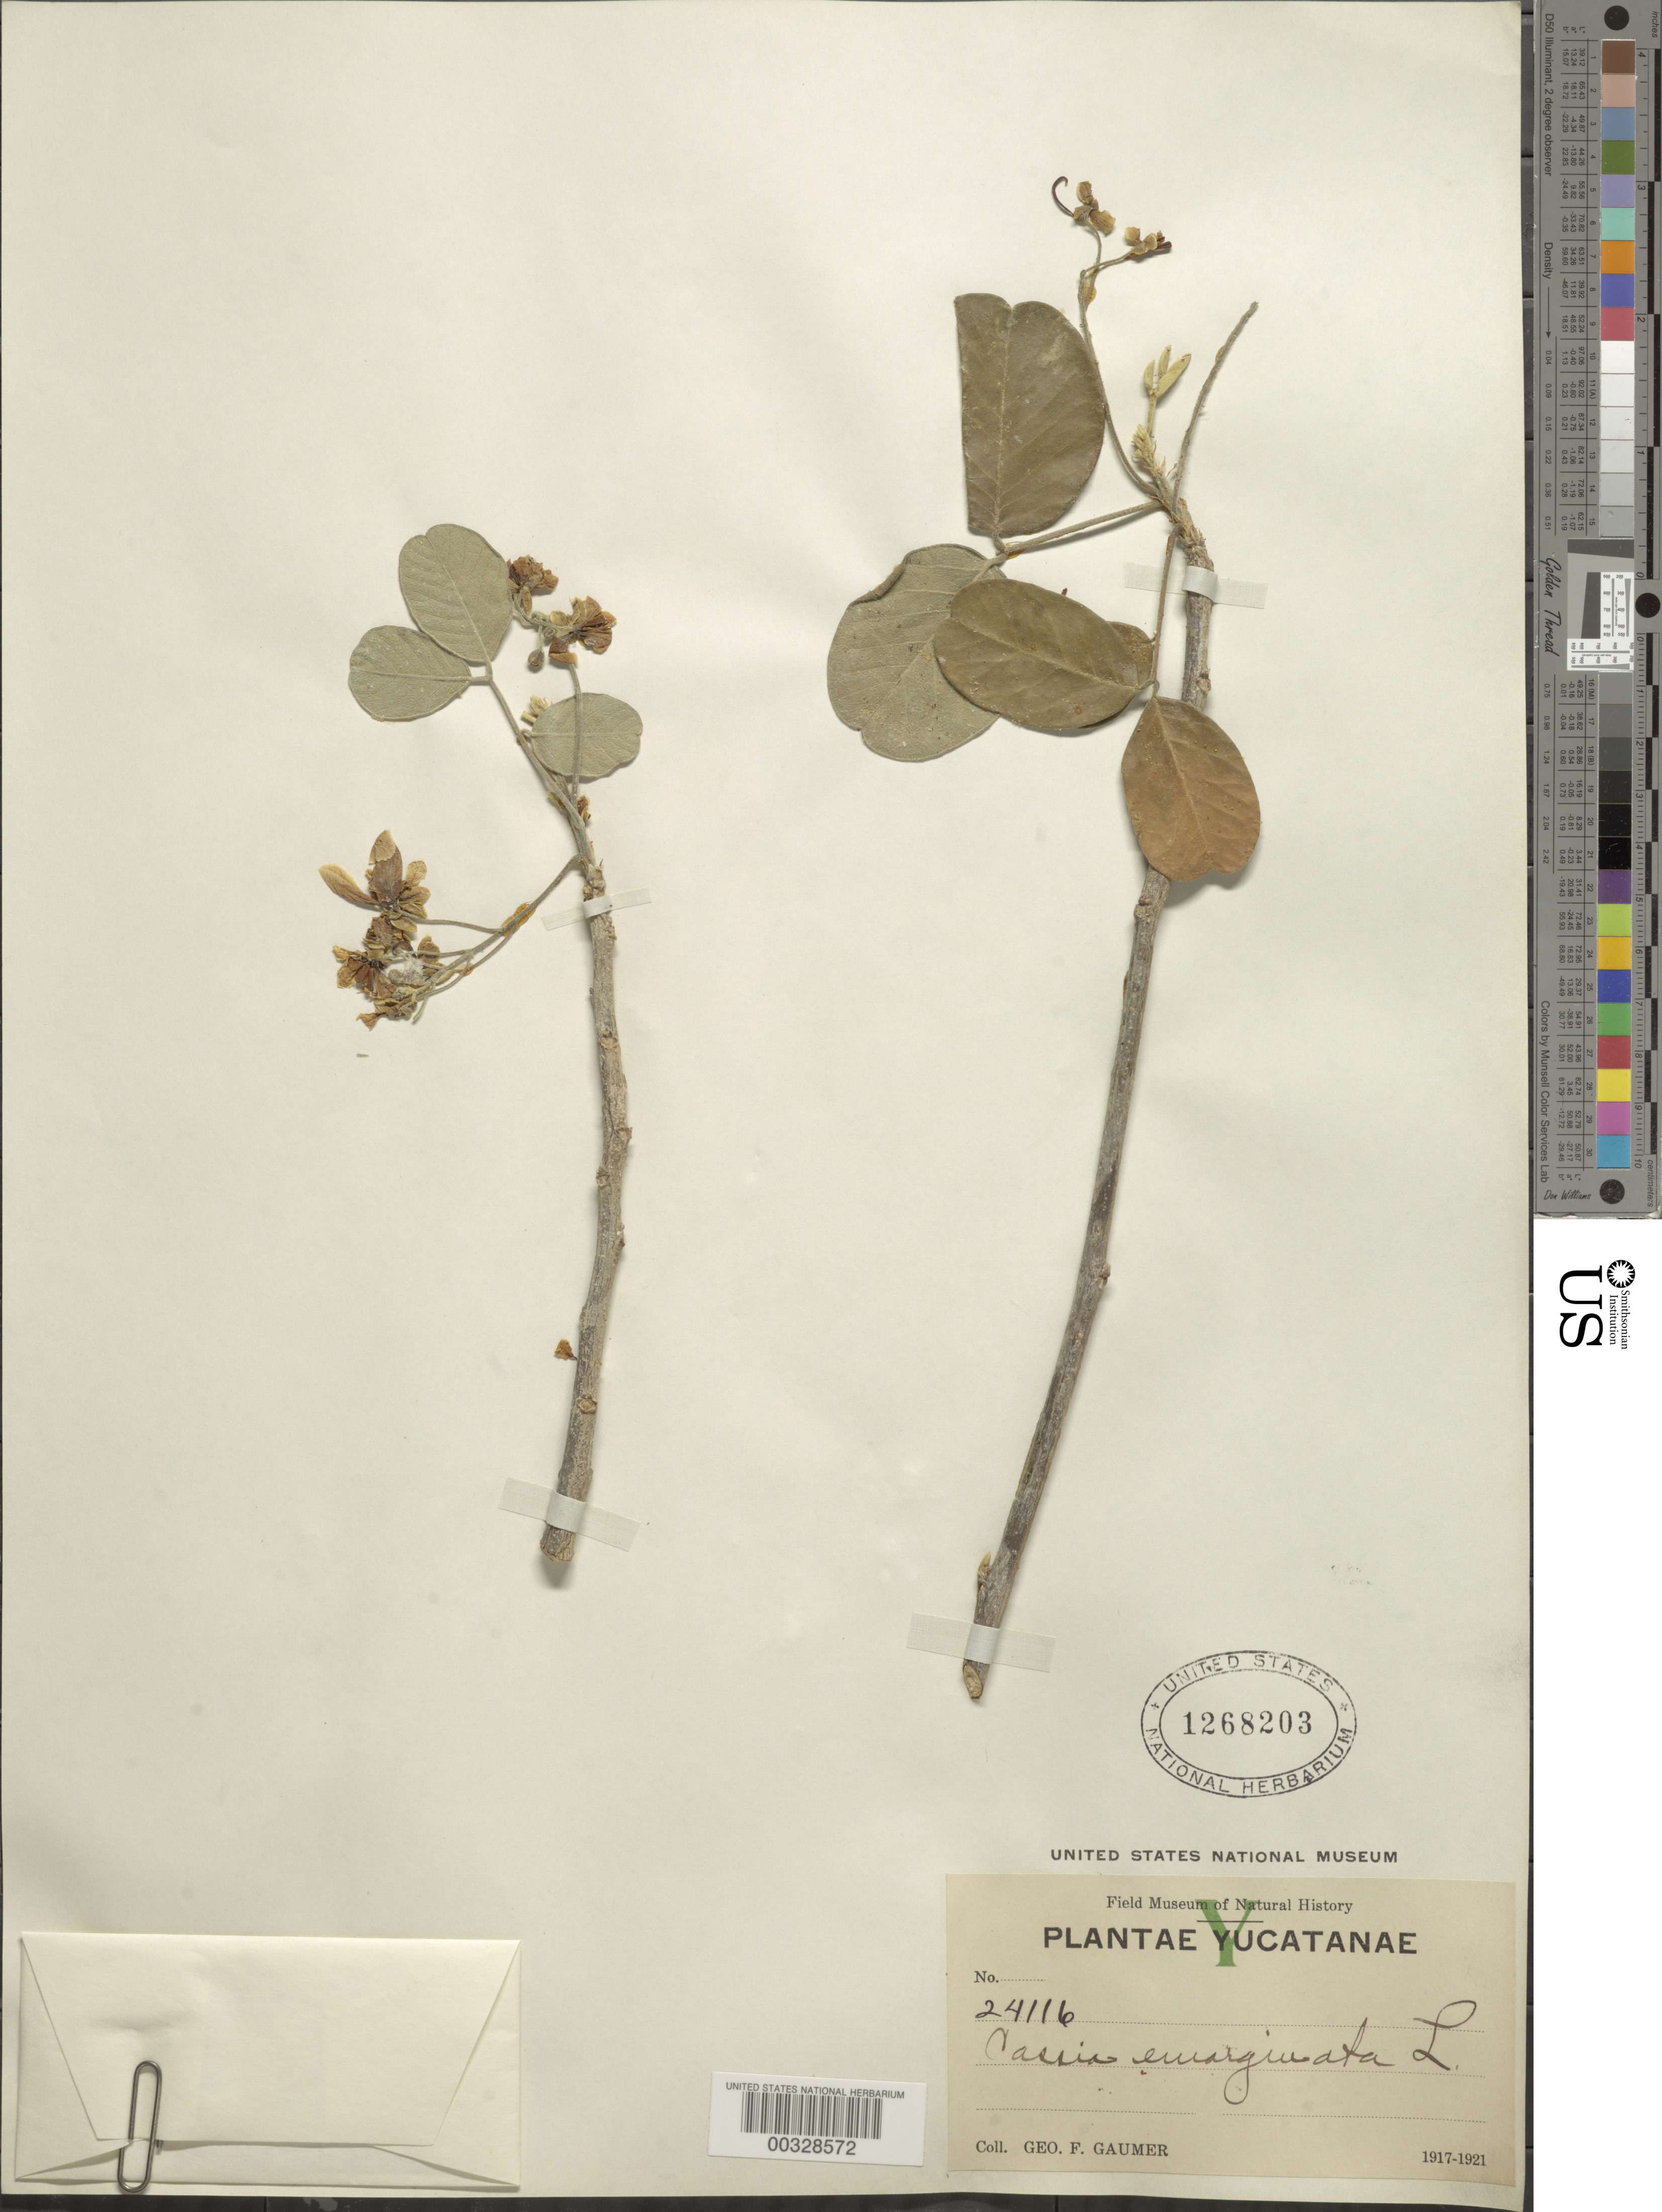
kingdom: Plantae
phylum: Tracheophyta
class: Magnoliopsida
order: Fabales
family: Fabaceae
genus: Senna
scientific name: Senna emarginata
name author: L.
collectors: G. F. Gaumer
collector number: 24116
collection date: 1917/1921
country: Mexico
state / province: Yucatán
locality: Yucatanae.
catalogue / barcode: US 1268203